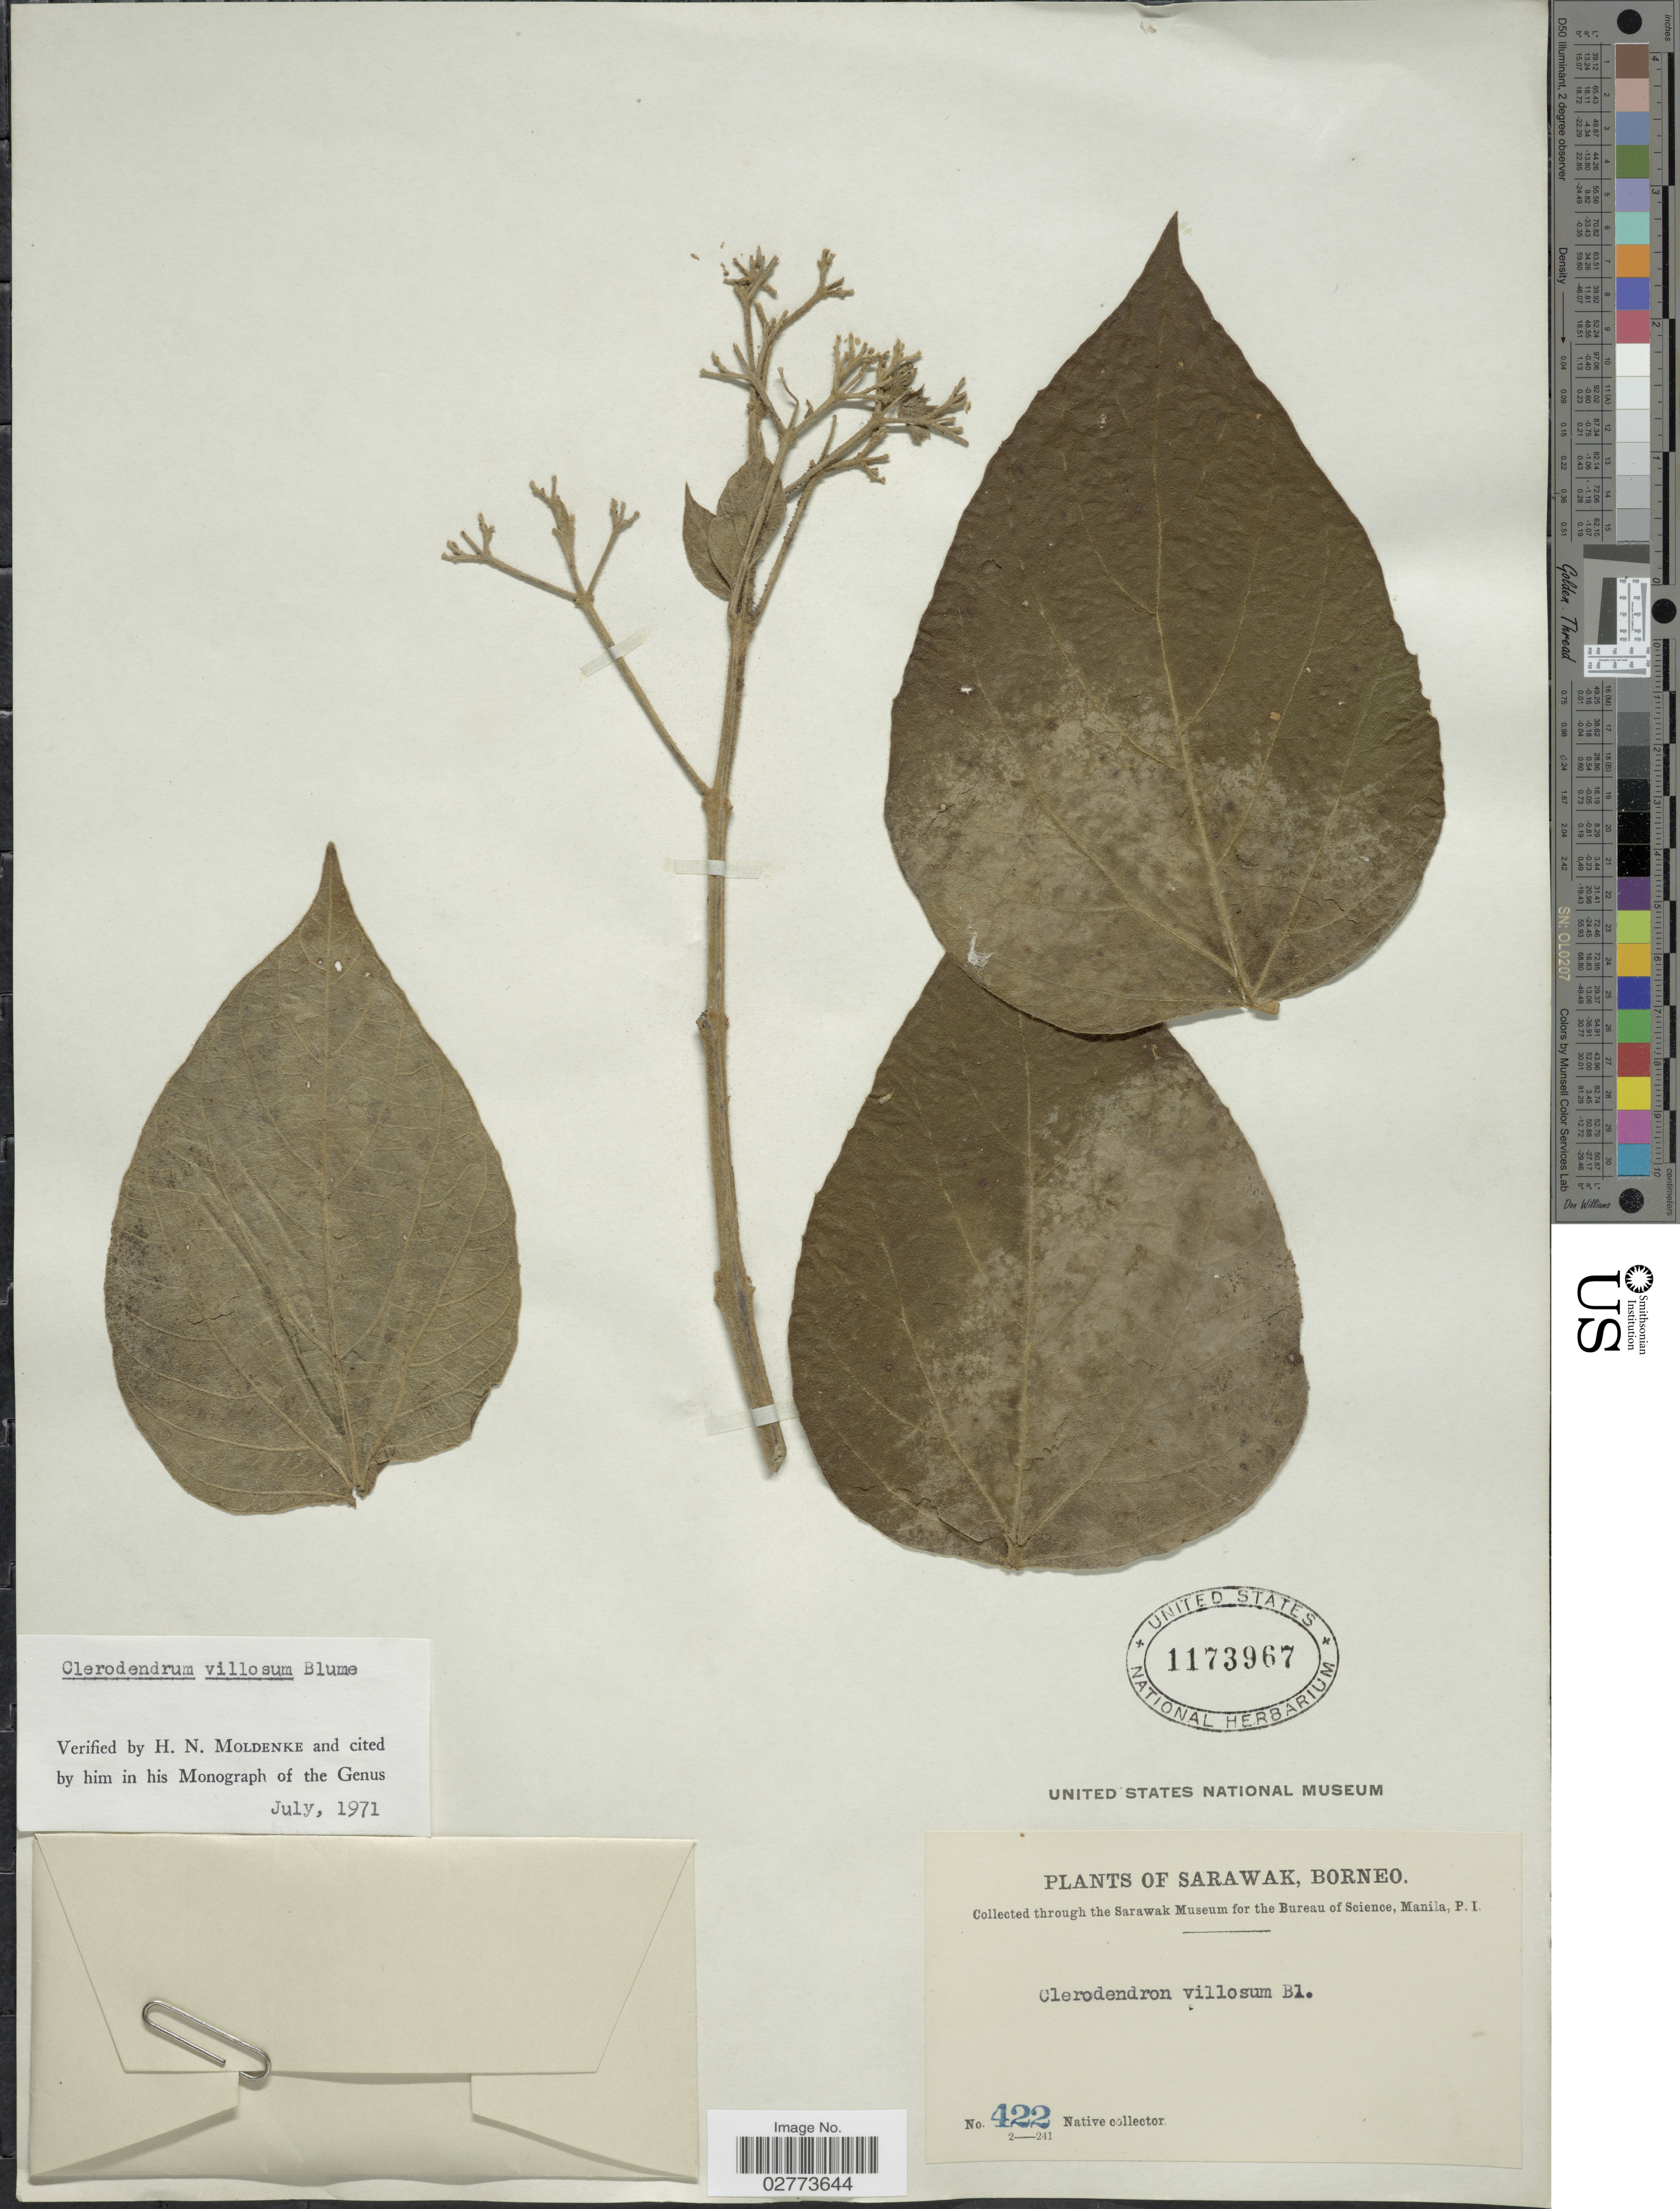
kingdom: Plantae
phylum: Tracheophyta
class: Magnoliopsida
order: Lamiales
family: Lamiaceae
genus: Clerodendrum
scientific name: Clerodendrum villosum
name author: Blume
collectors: Native collector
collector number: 422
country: Malaysia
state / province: Sarawak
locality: Borneo.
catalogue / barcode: US 1173967